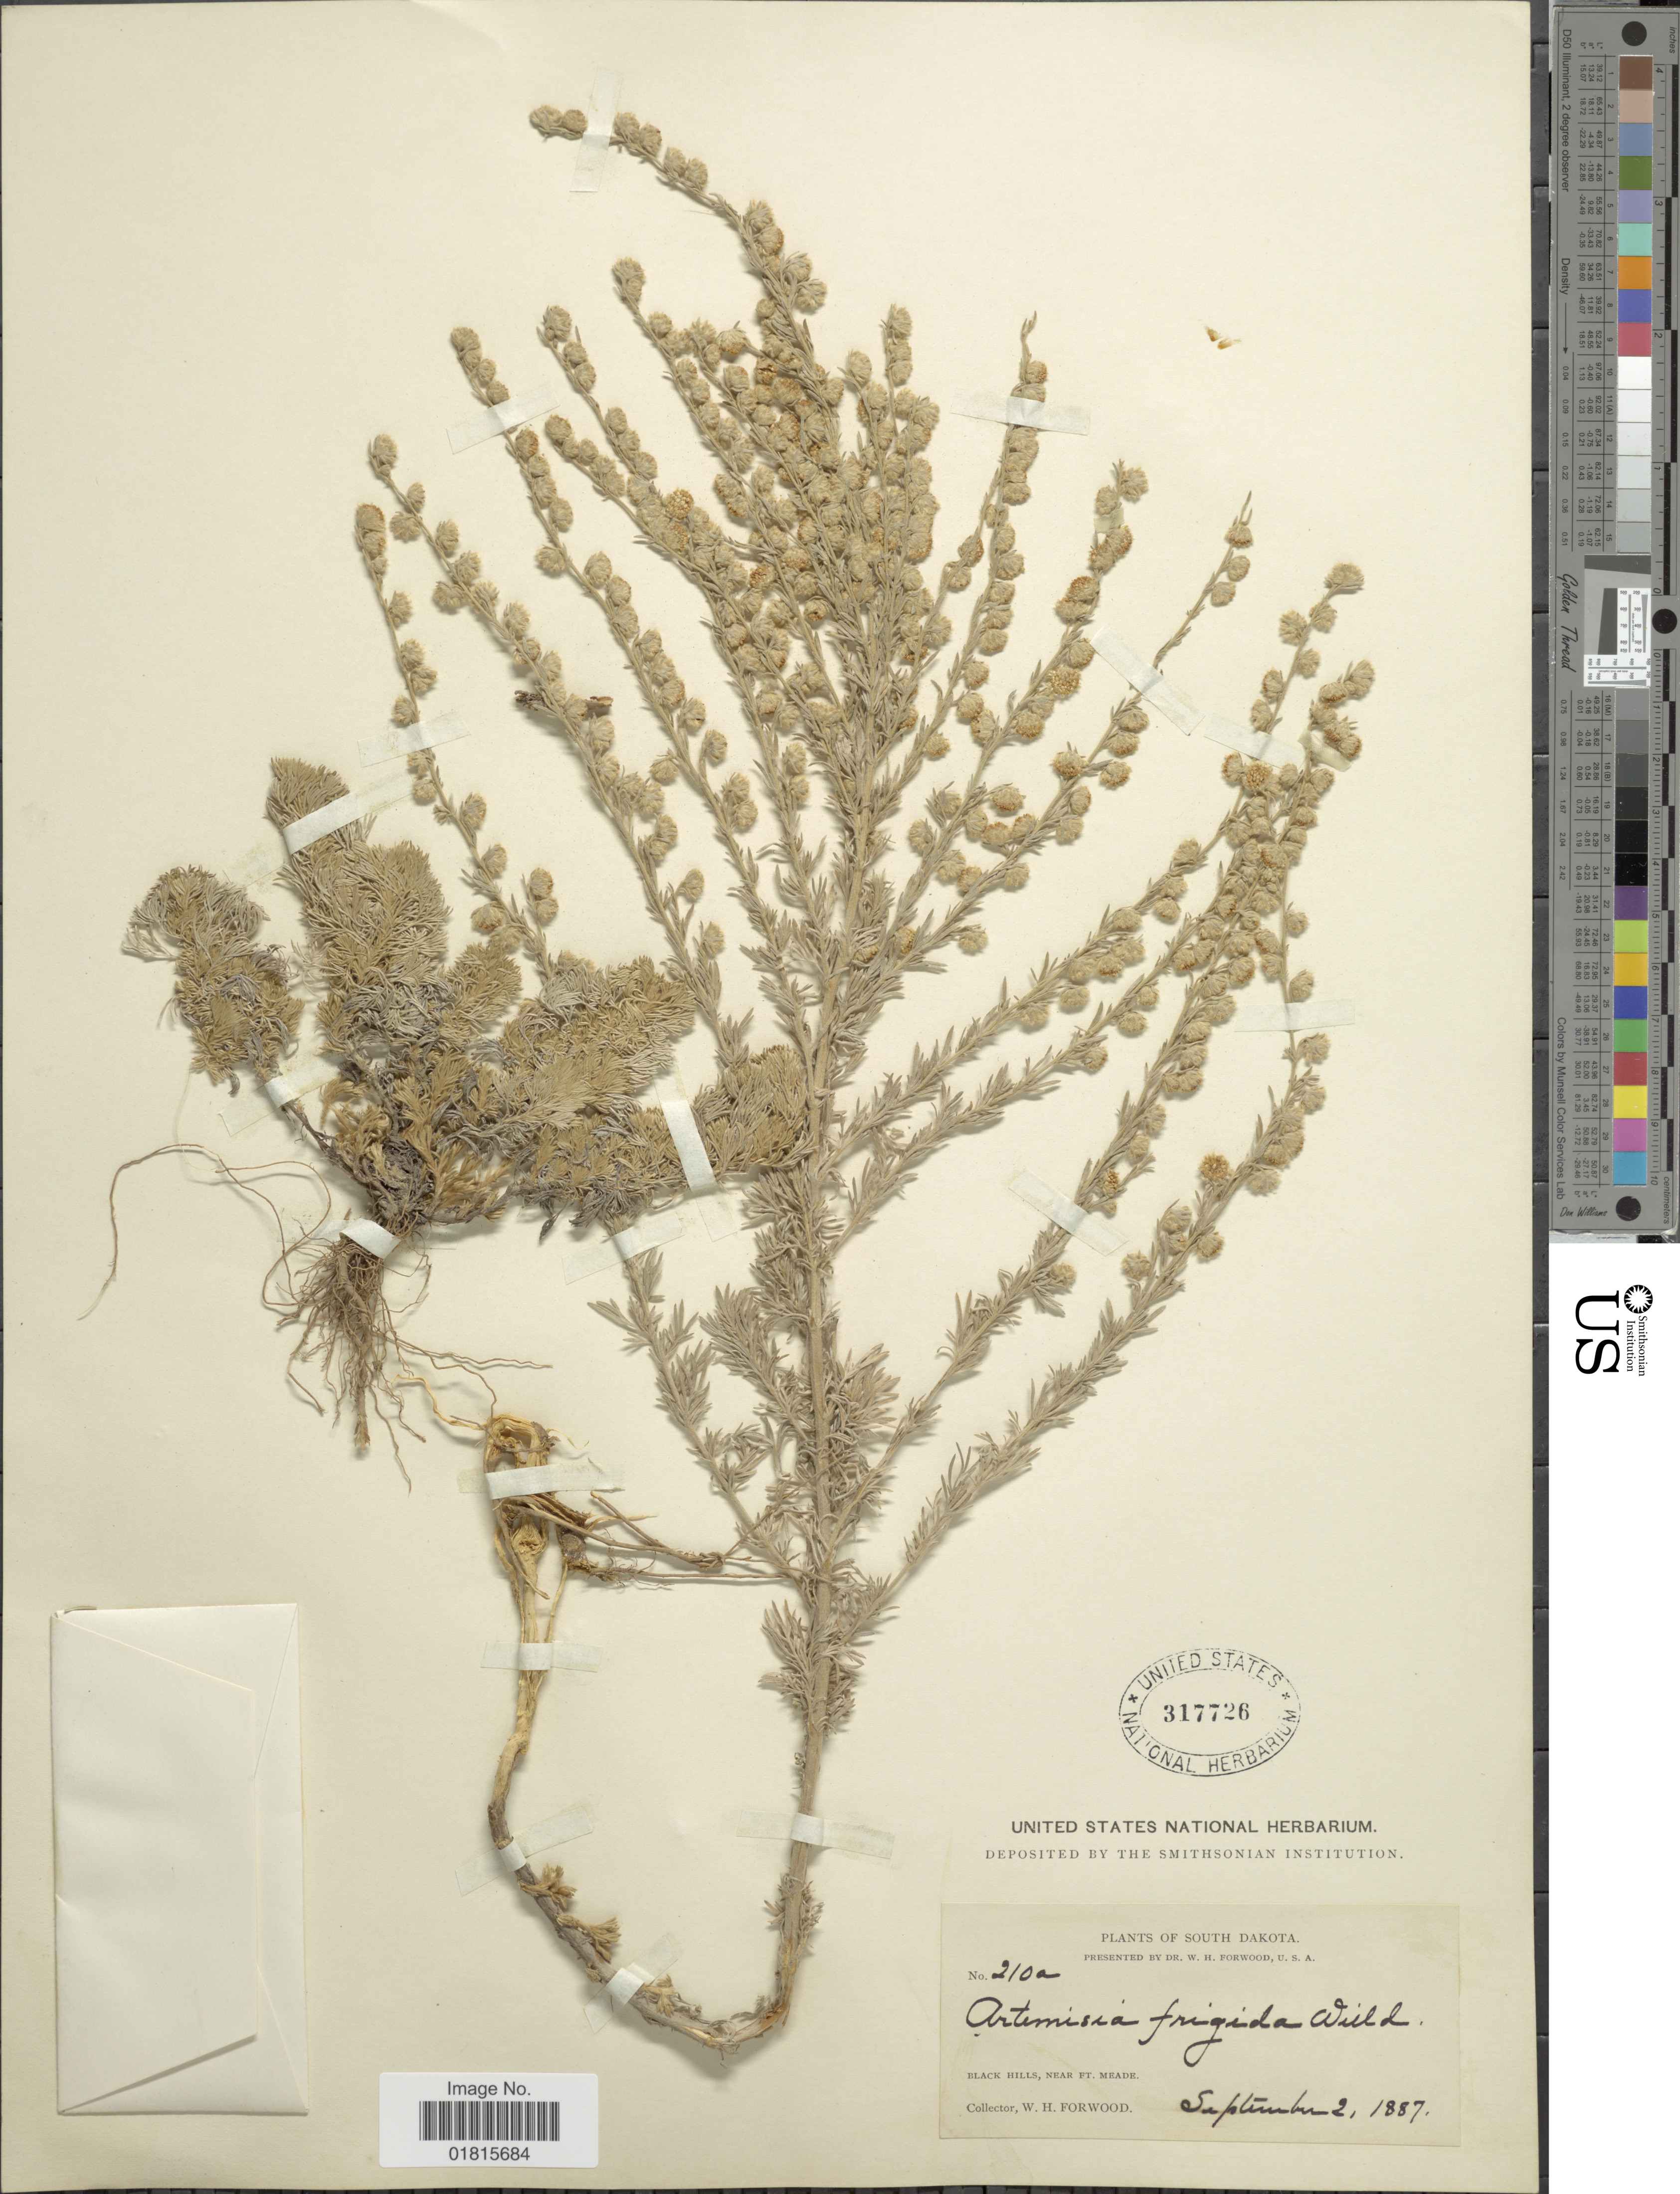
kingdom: Plantae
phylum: Tracheophyta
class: Magnoliopsida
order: Asterales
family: Asteraceae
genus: Artemisia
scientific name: Artemisia frigida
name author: Willd.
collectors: W. Forwood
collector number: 210a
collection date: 1887-09-02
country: United States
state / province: South Dakota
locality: Black Hills, near Ft. Meade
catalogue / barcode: US 317726